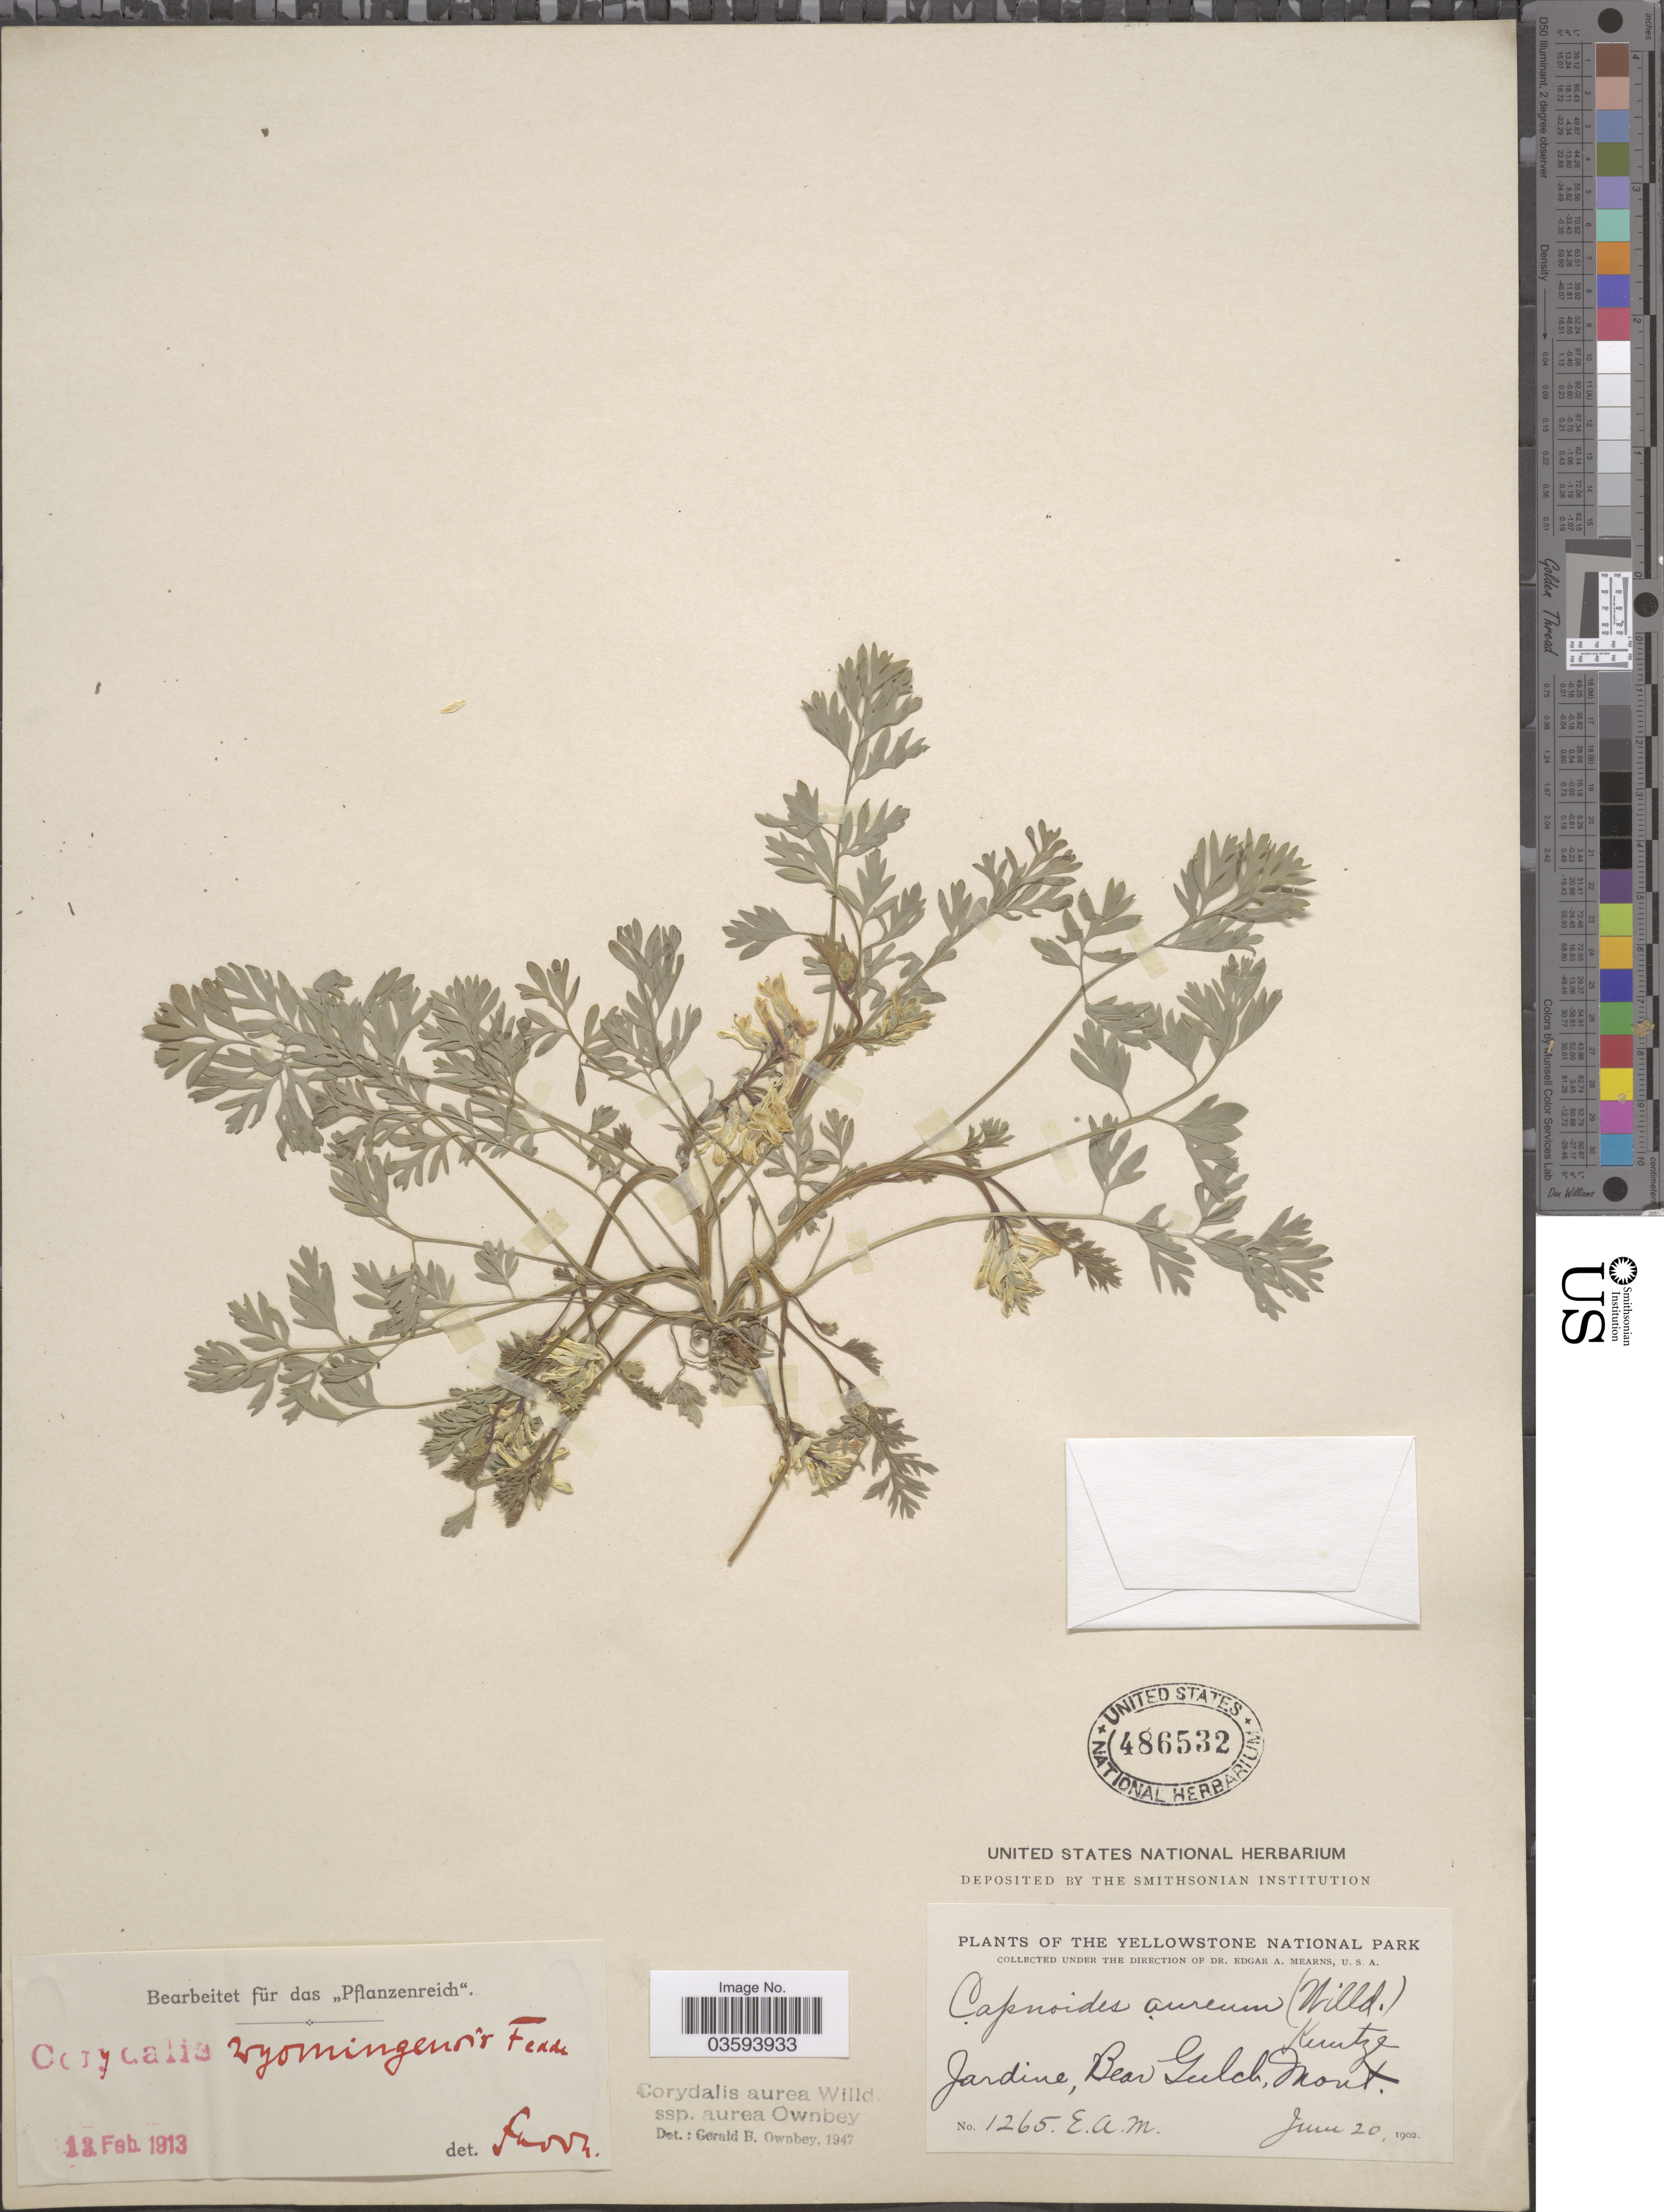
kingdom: Plantae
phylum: Tracheophyta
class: Magnoliopsida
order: Ranunculales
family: Papaveraceae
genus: Corydalis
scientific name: Corydalis aurea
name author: Willd.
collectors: E. A. Mearns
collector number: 1265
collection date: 1902-06-20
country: United States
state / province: Montana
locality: The Yellowstone National Park. Jardine, Bear Gulch.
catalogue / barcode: US 486532